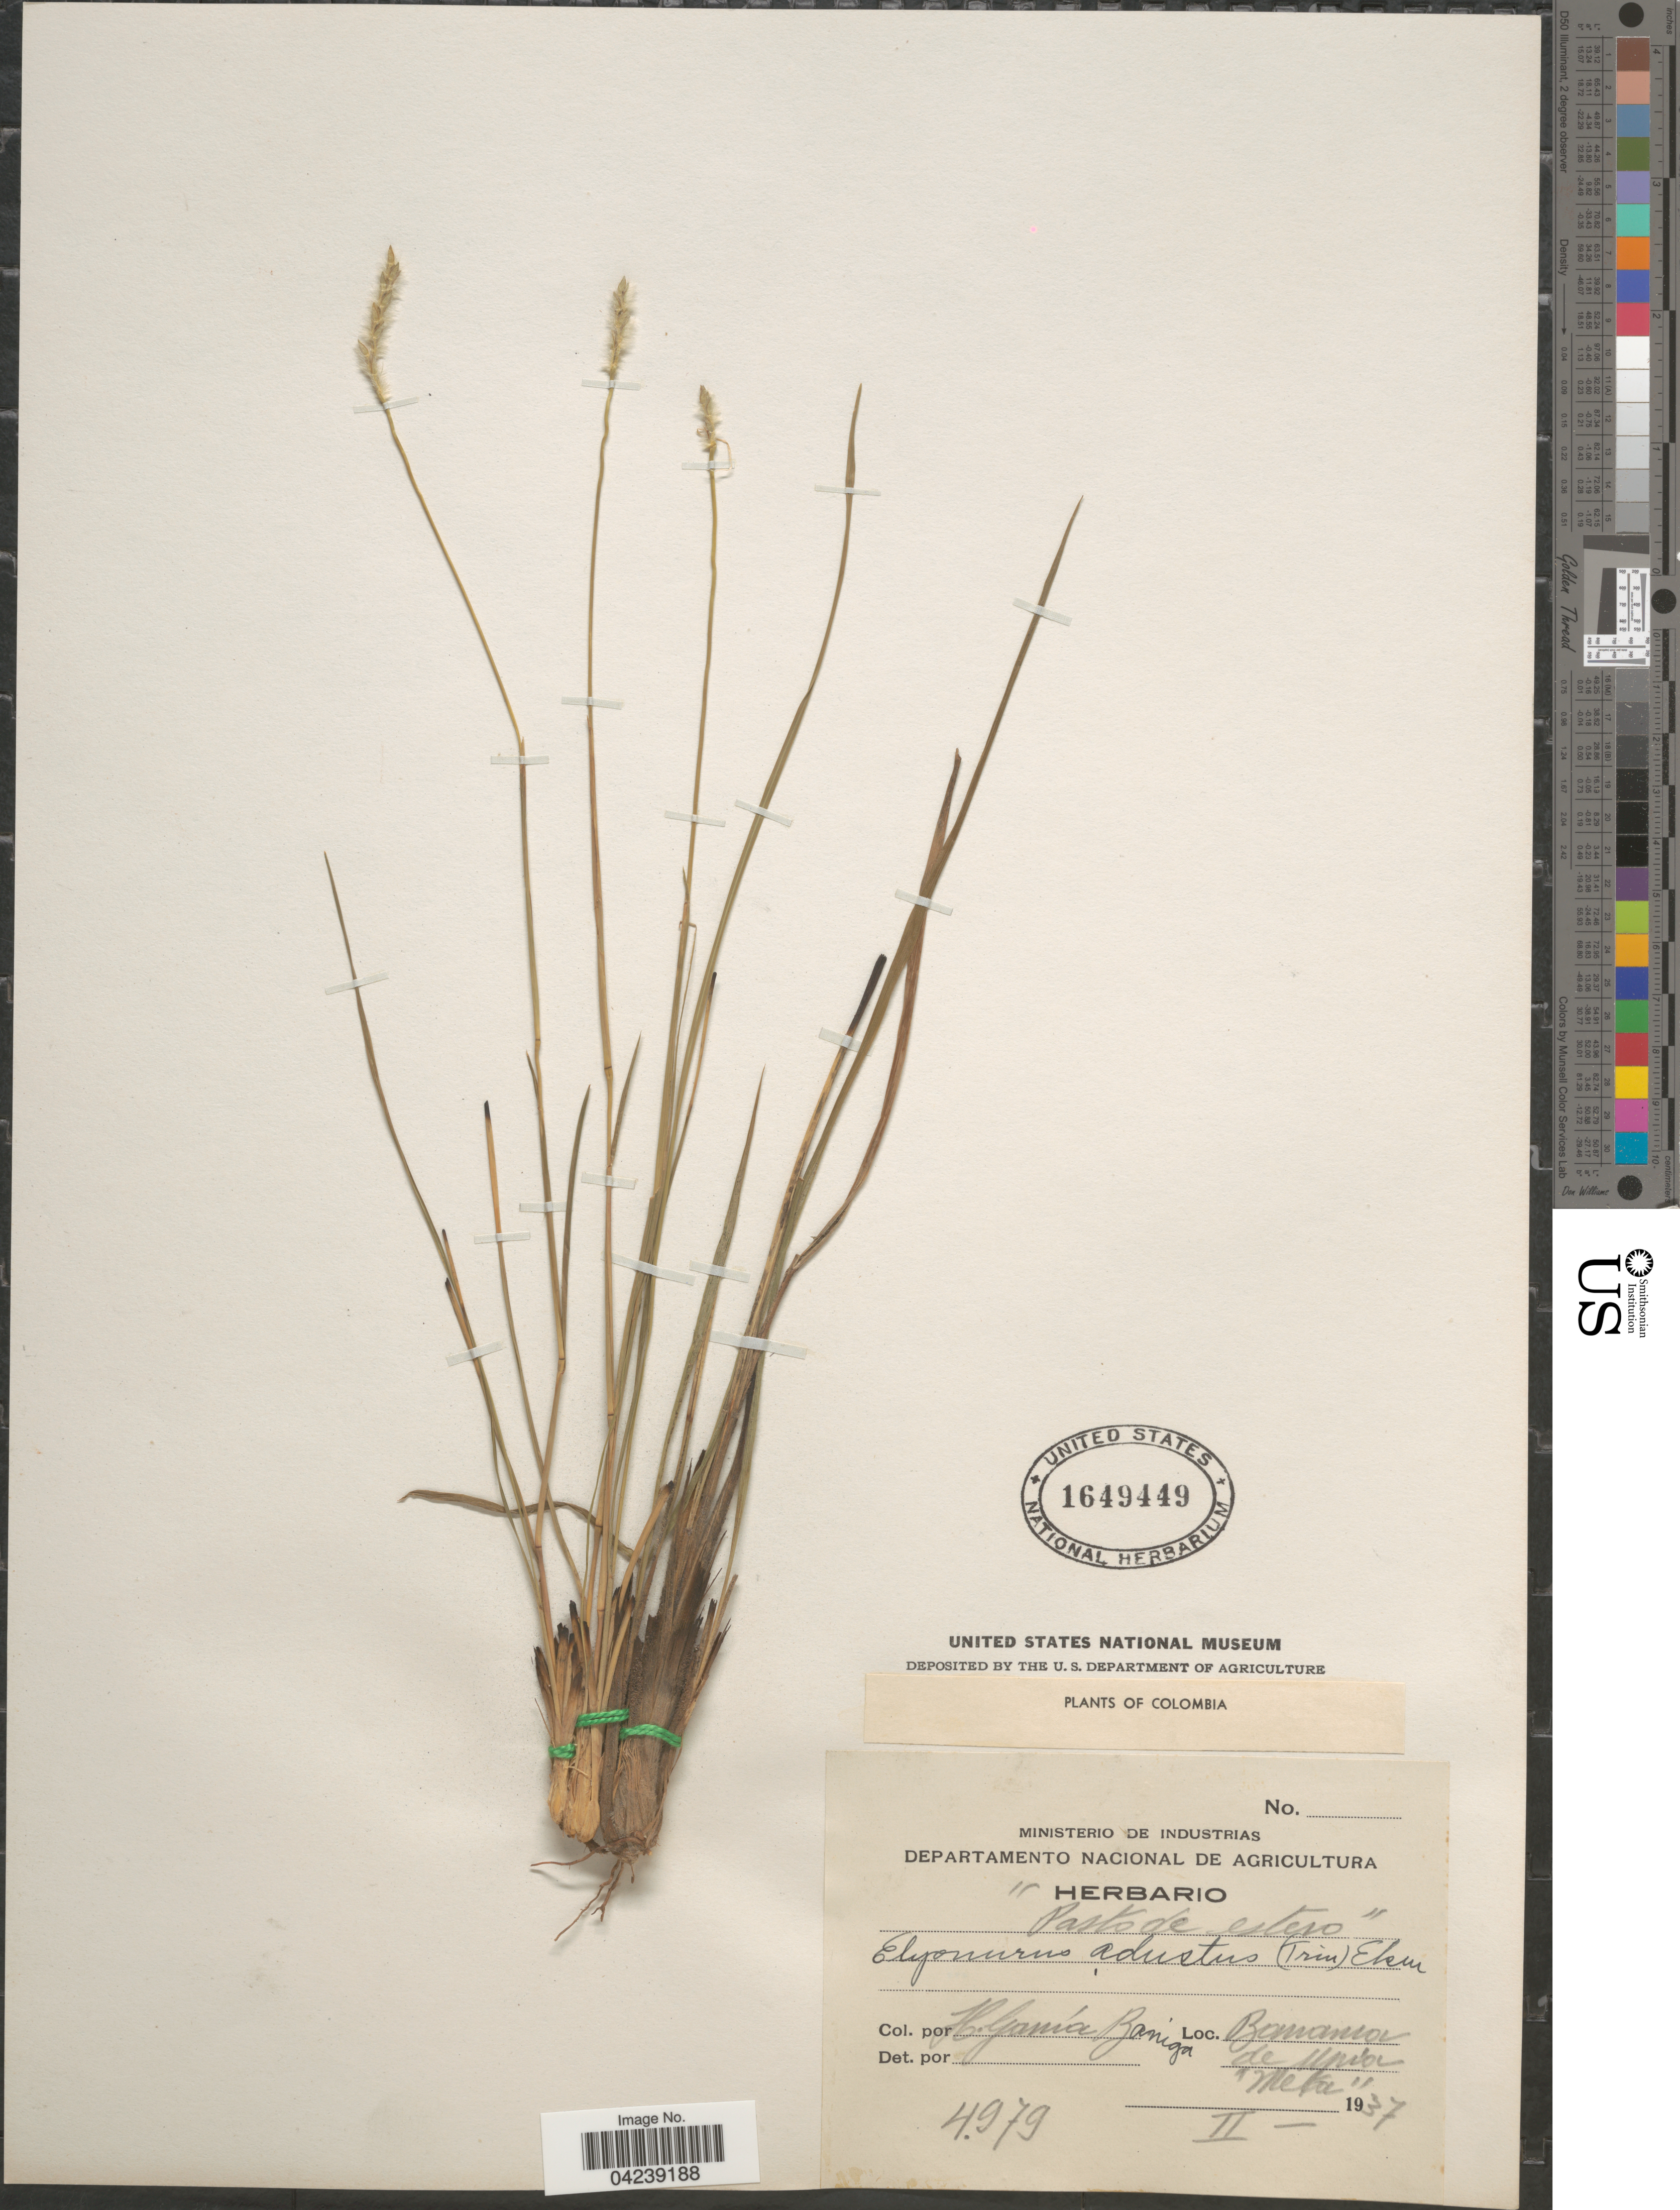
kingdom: Plantae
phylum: Tracheophyta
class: Liliopsida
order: Poales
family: Poaceae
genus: Elionurus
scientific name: Elionurus muticus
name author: (Spreng.) Kuntze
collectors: H. García Barriga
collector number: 4979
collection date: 1937-02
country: Colombia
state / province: Meta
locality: Barranca de Upia.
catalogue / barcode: US 1649449